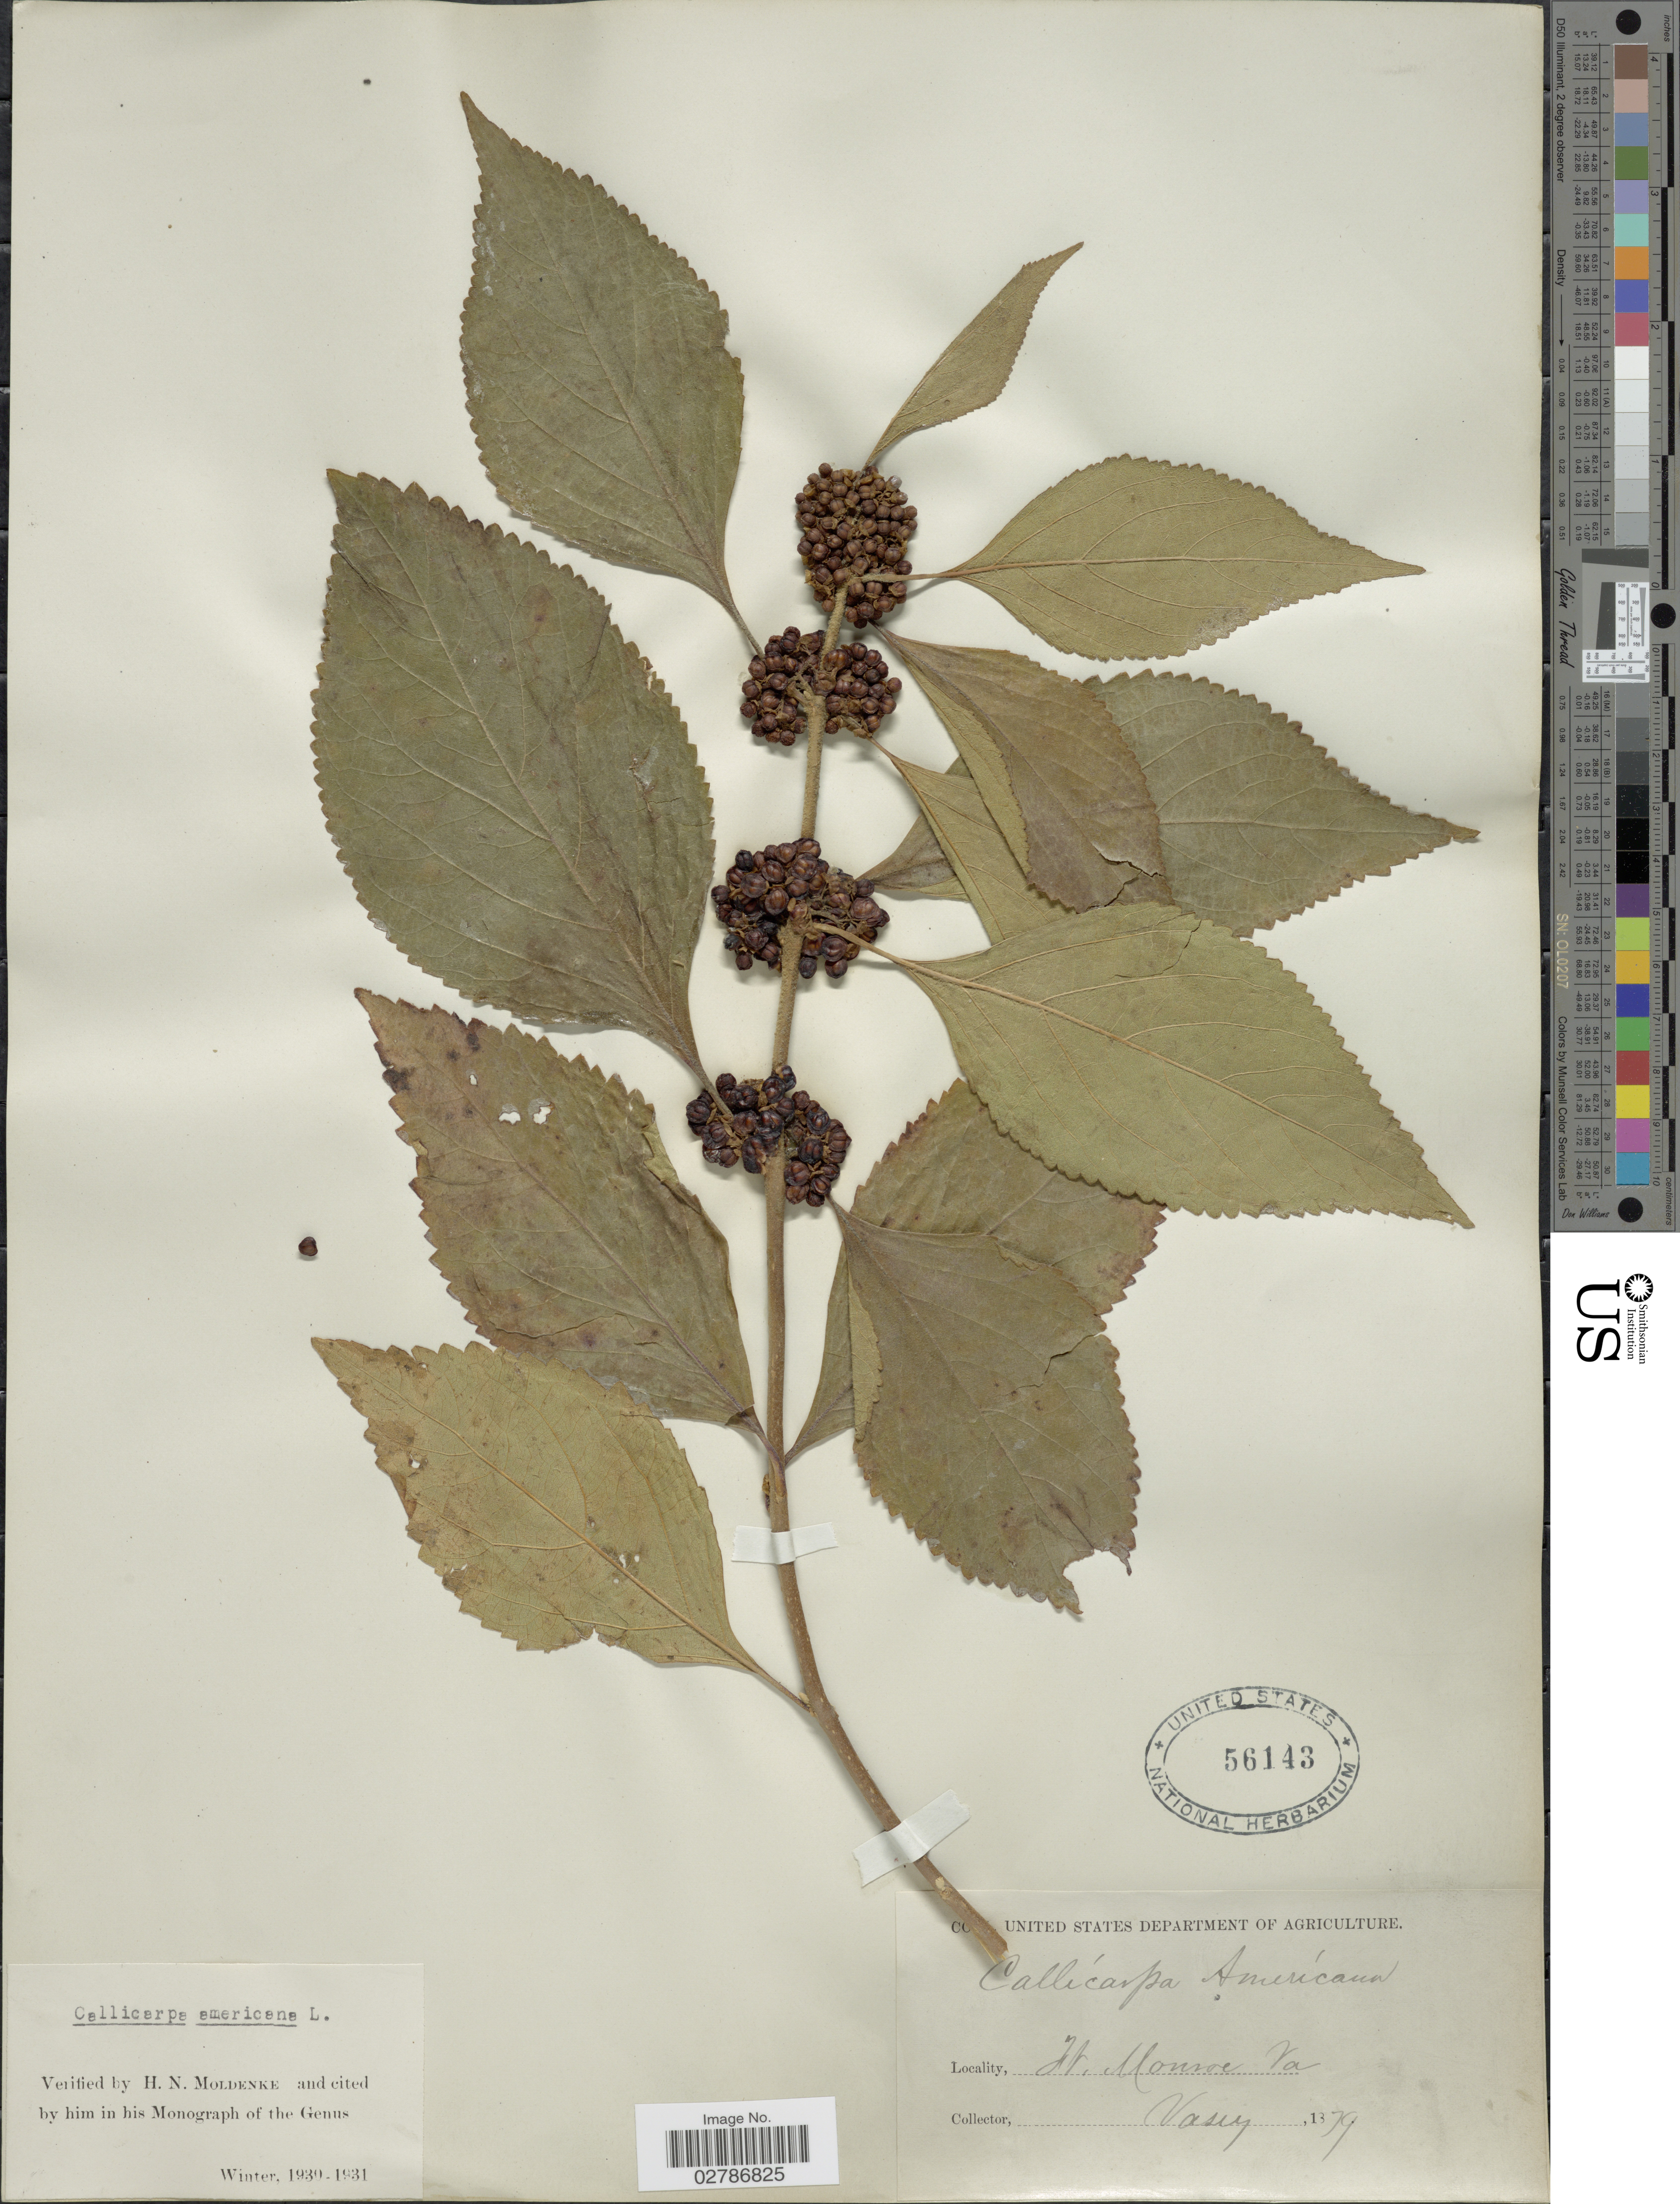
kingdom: Plantae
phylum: Tracheophyta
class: Magnoliopsida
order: Lamiales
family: Lamiaceae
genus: Callicarpa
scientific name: Callicarpa americana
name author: L.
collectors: Vasey, --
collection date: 1879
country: United States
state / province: Virginia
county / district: City of Hampton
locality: Ft. Monroe, Va.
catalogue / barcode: US 56143